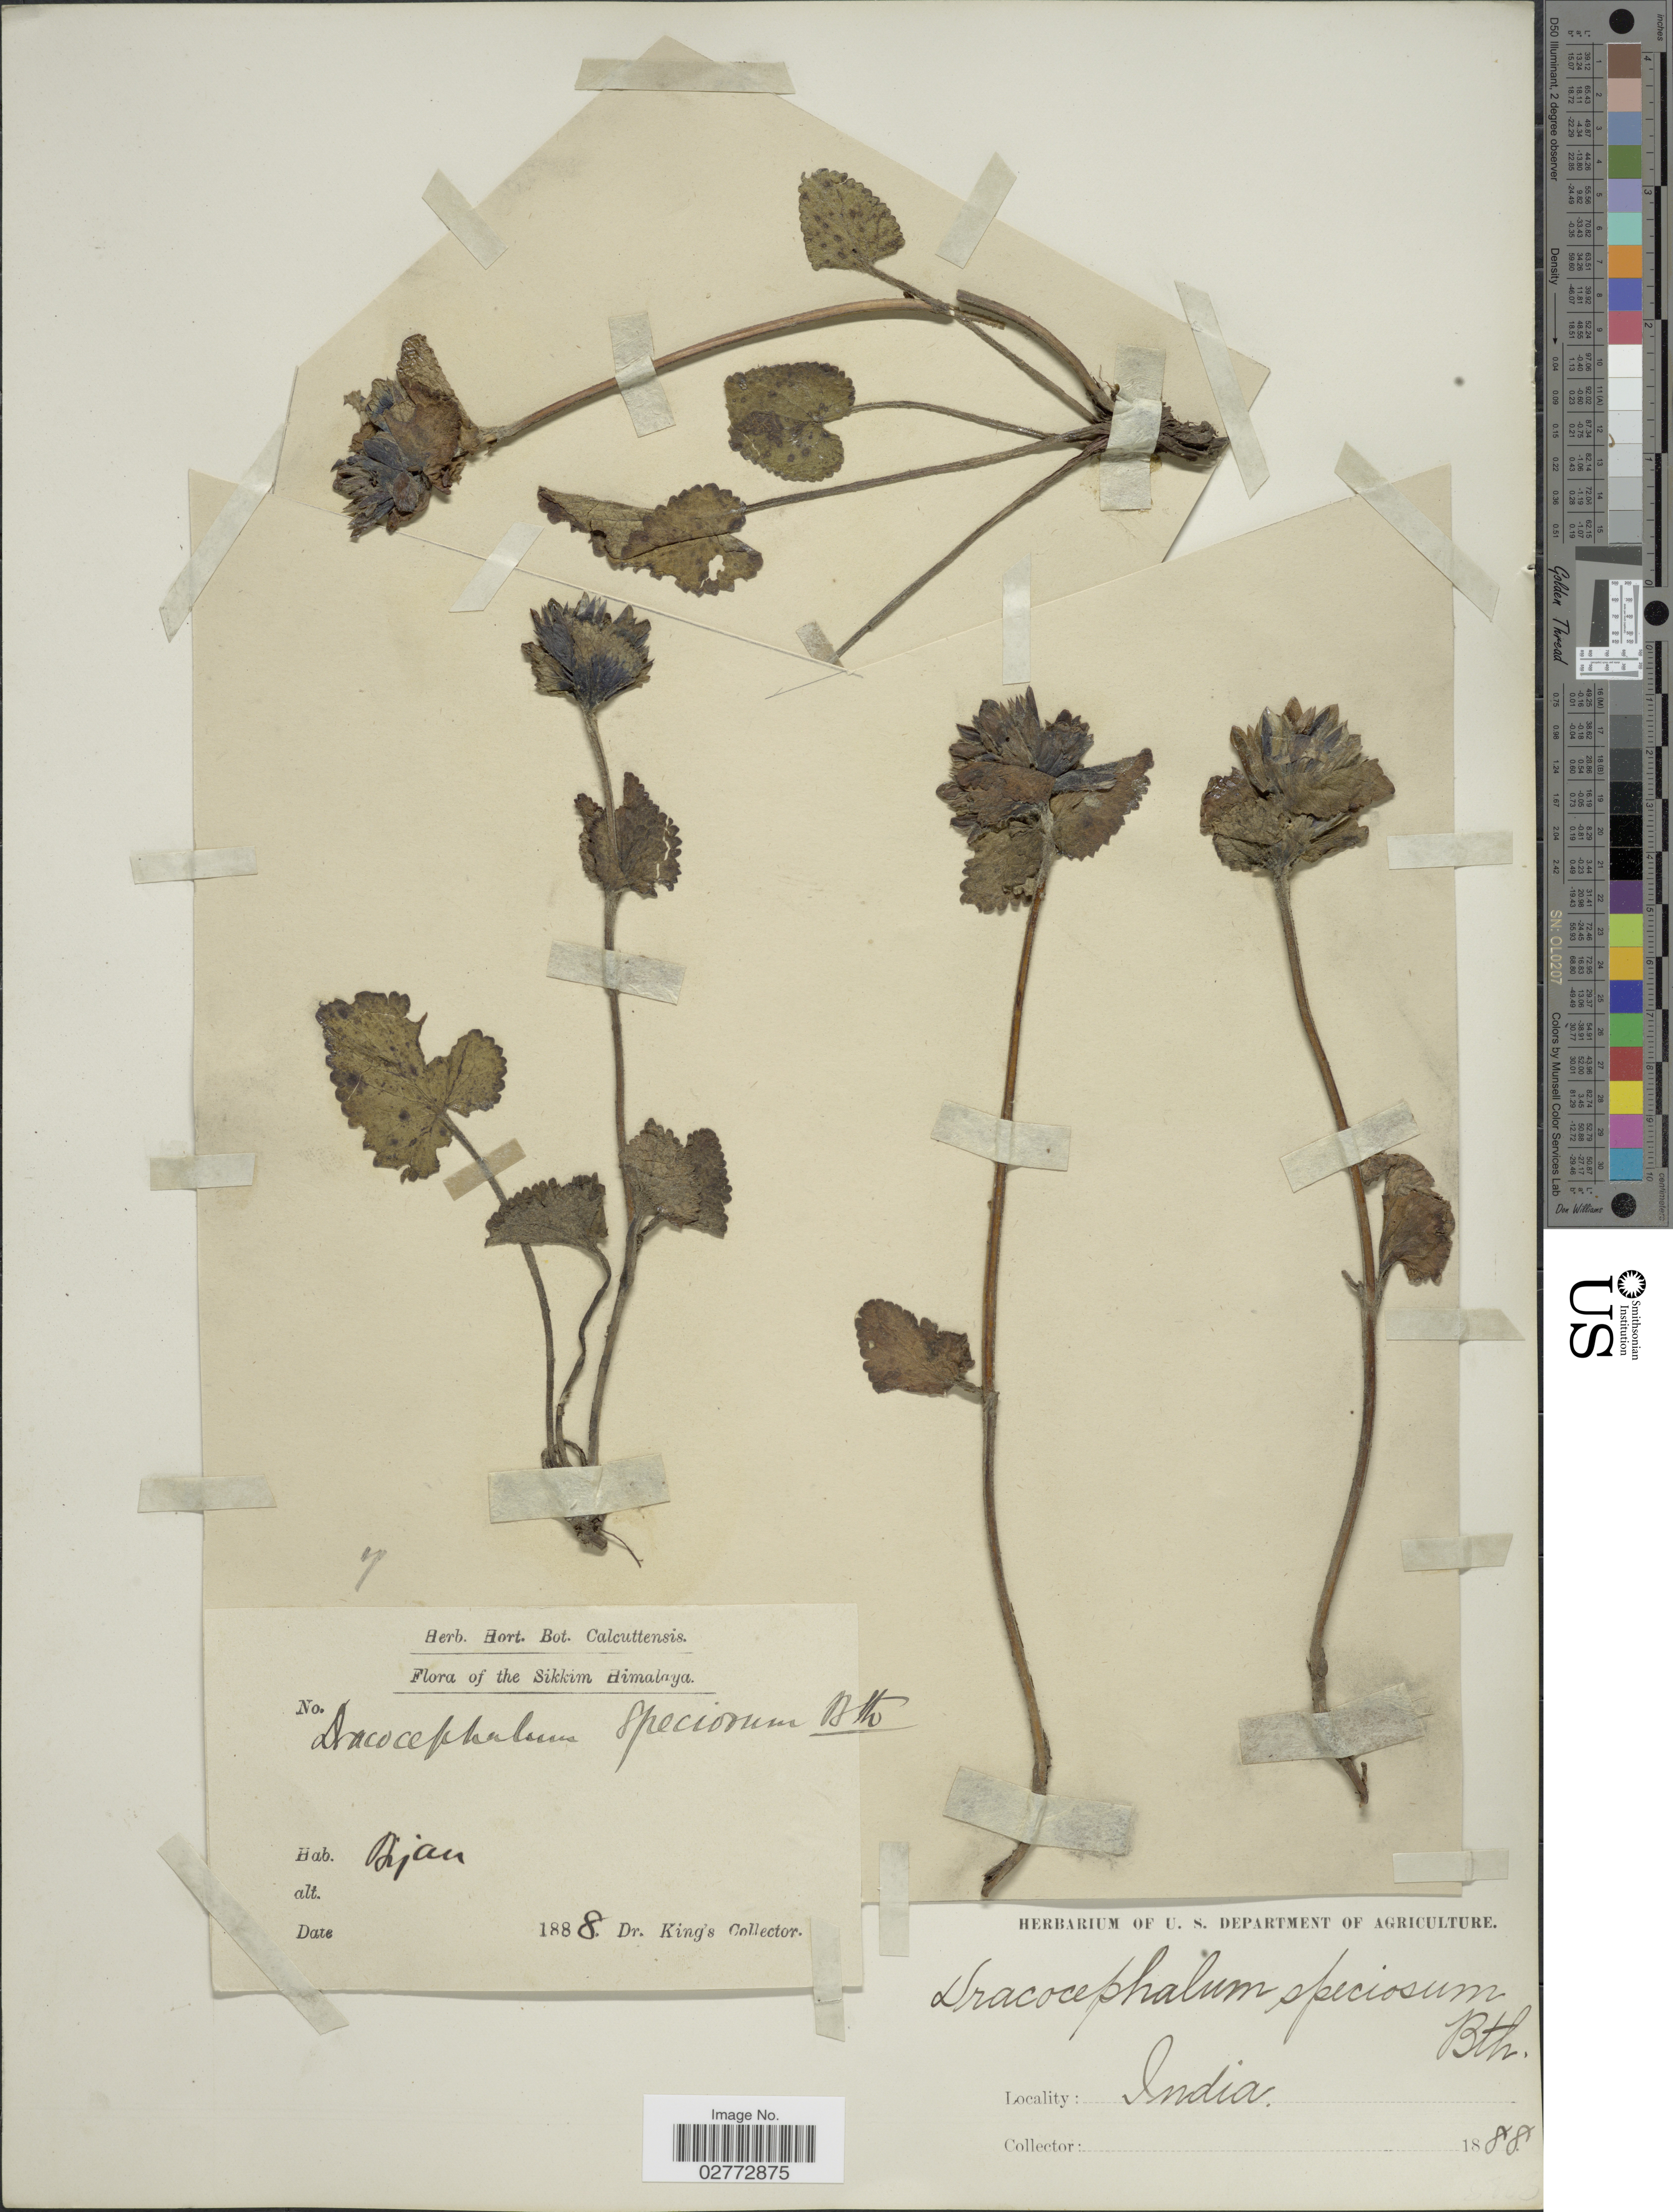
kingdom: Plantae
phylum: Tracheophyta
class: Magnoliopsida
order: Lamiales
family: Lamiaceae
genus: Dracocephalum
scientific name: Dracocephalum speciosum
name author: Sweet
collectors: Dr. King's collector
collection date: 1888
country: India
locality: Bijan. The Sikkim Himalaya.